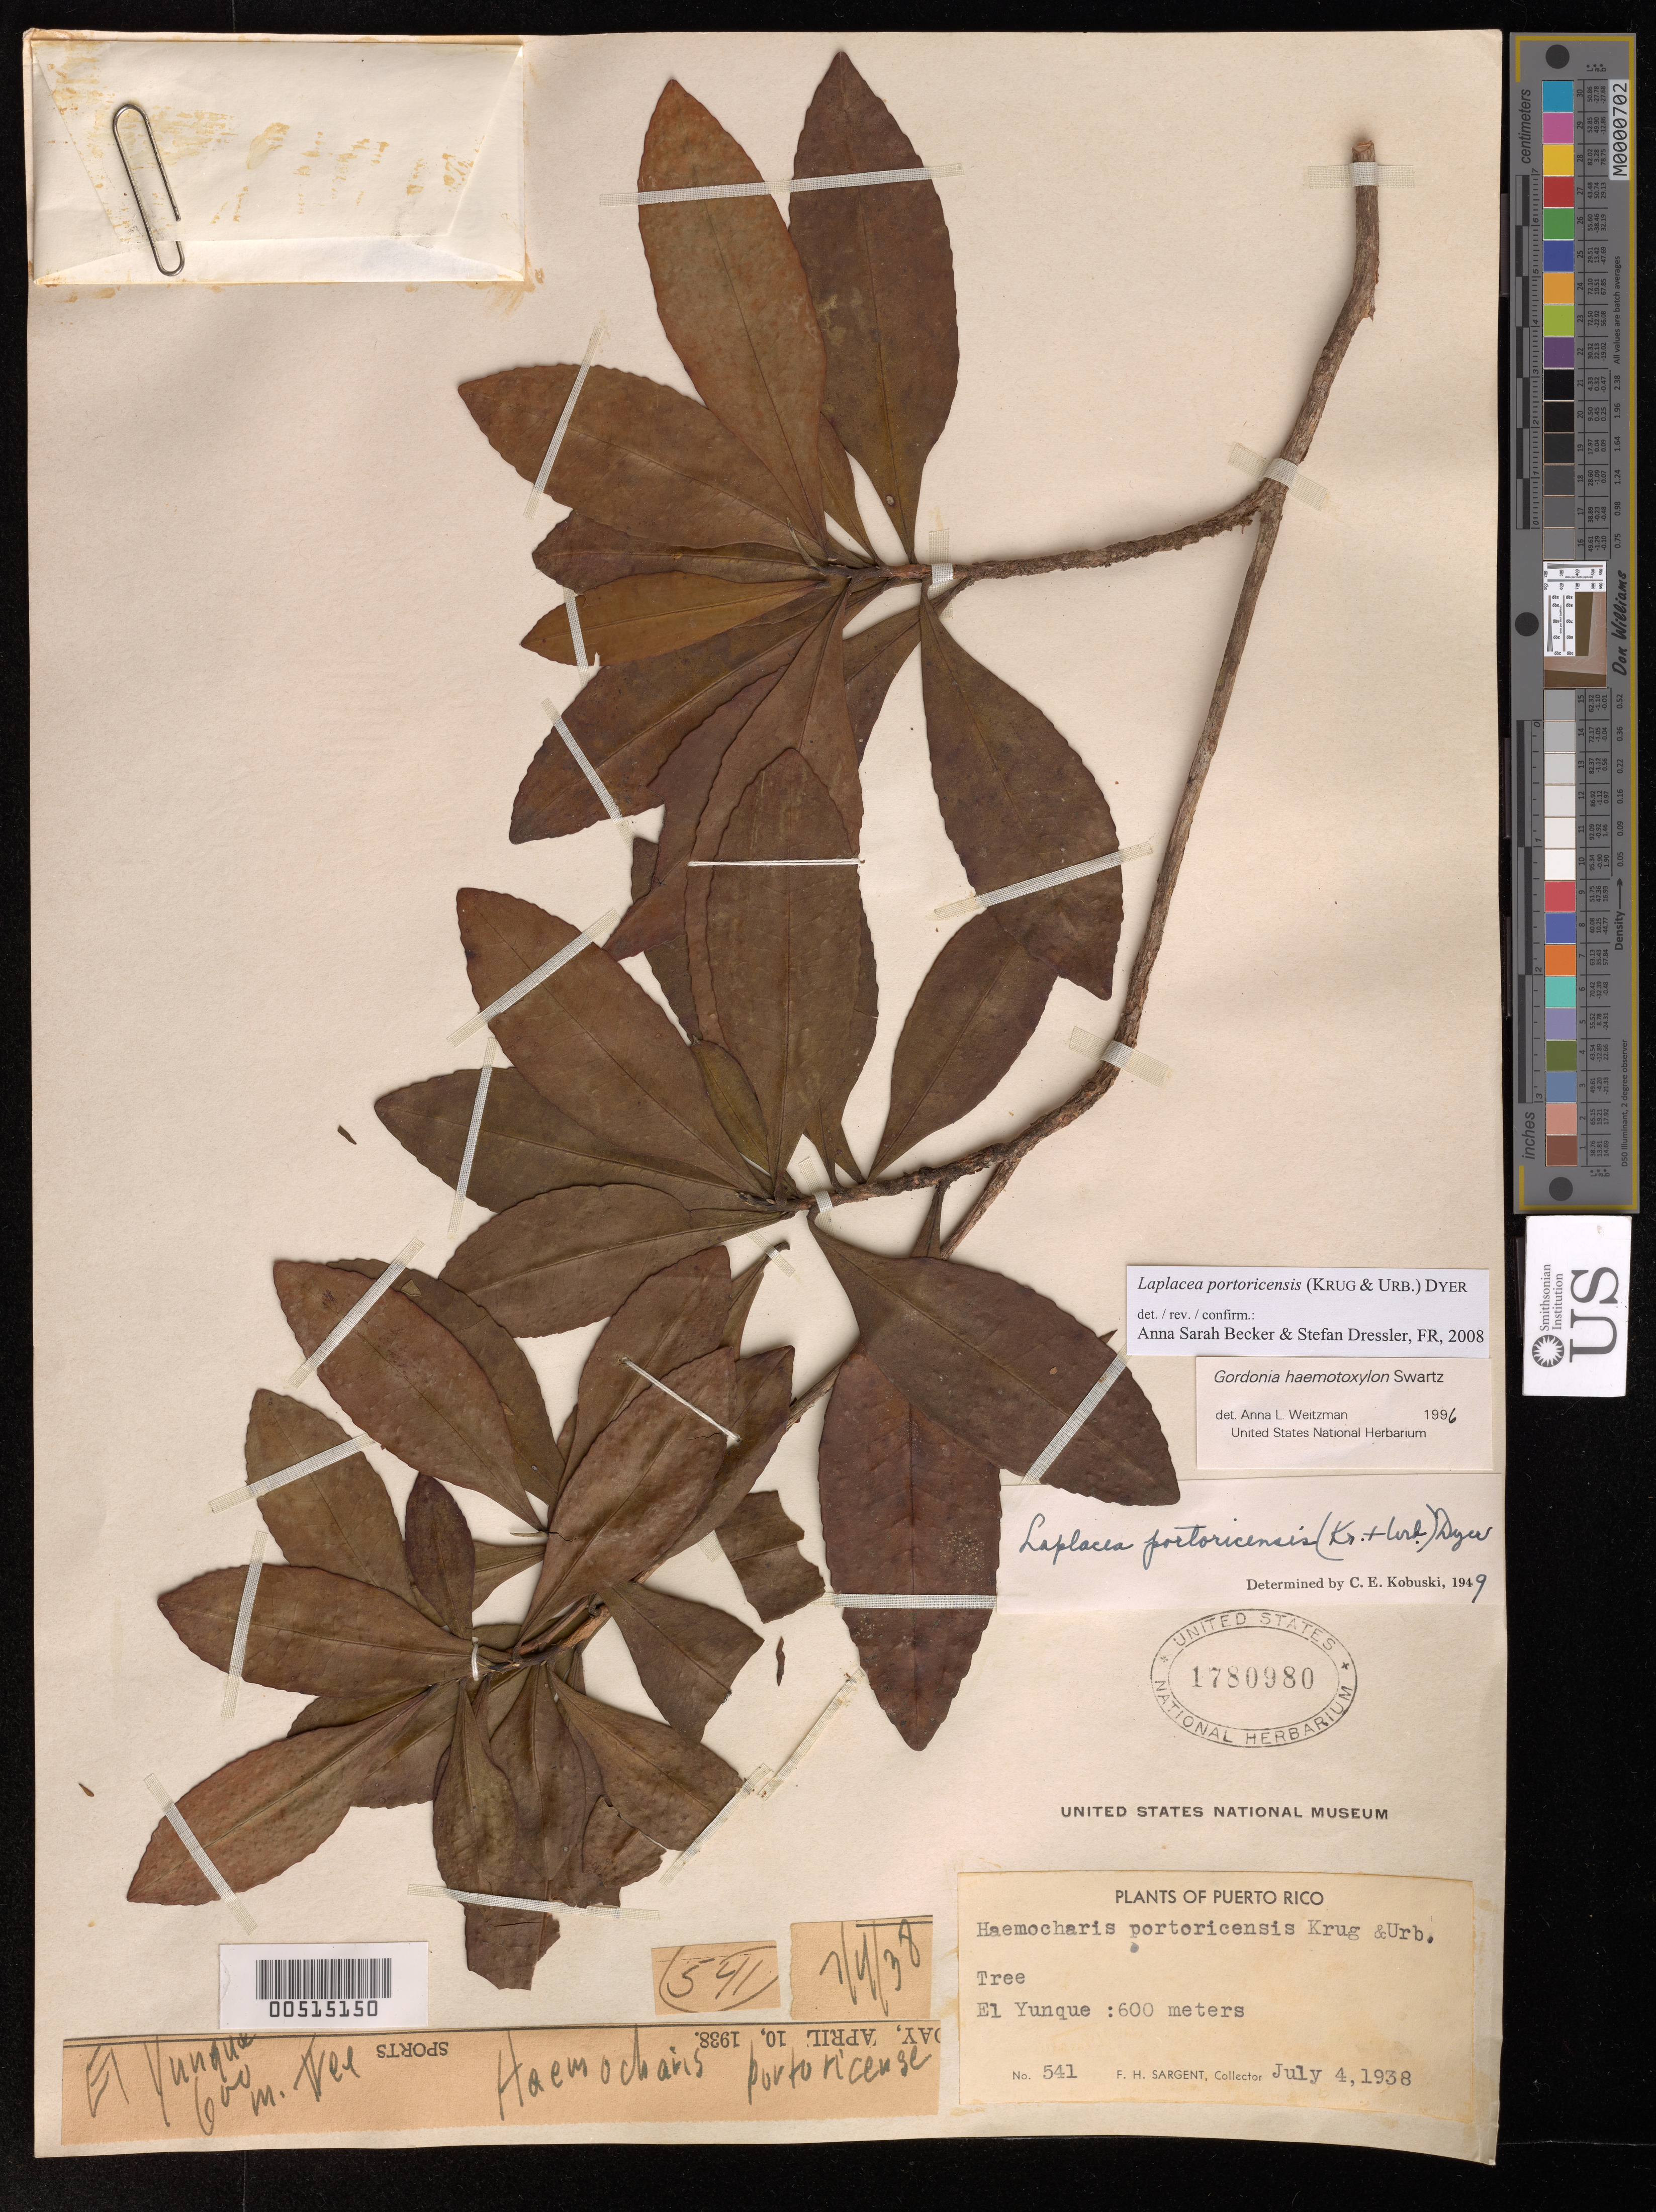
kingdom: Plantae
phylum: Tracheophyta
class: Magnoliopsida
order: Ericales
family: Theaceae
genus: Laplacea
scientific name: Laplacea portoricensis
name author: (Krug & Urb.) Dyer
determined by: Becker, Anna S.; Dressler, S.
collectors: F. H. Sargent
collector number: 541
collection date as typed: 04 Jul 1938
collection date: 1938-07-04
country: Puerto Rico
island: Greater Antilles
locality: El Yunque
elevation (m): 600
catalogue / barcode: US 1780980-2